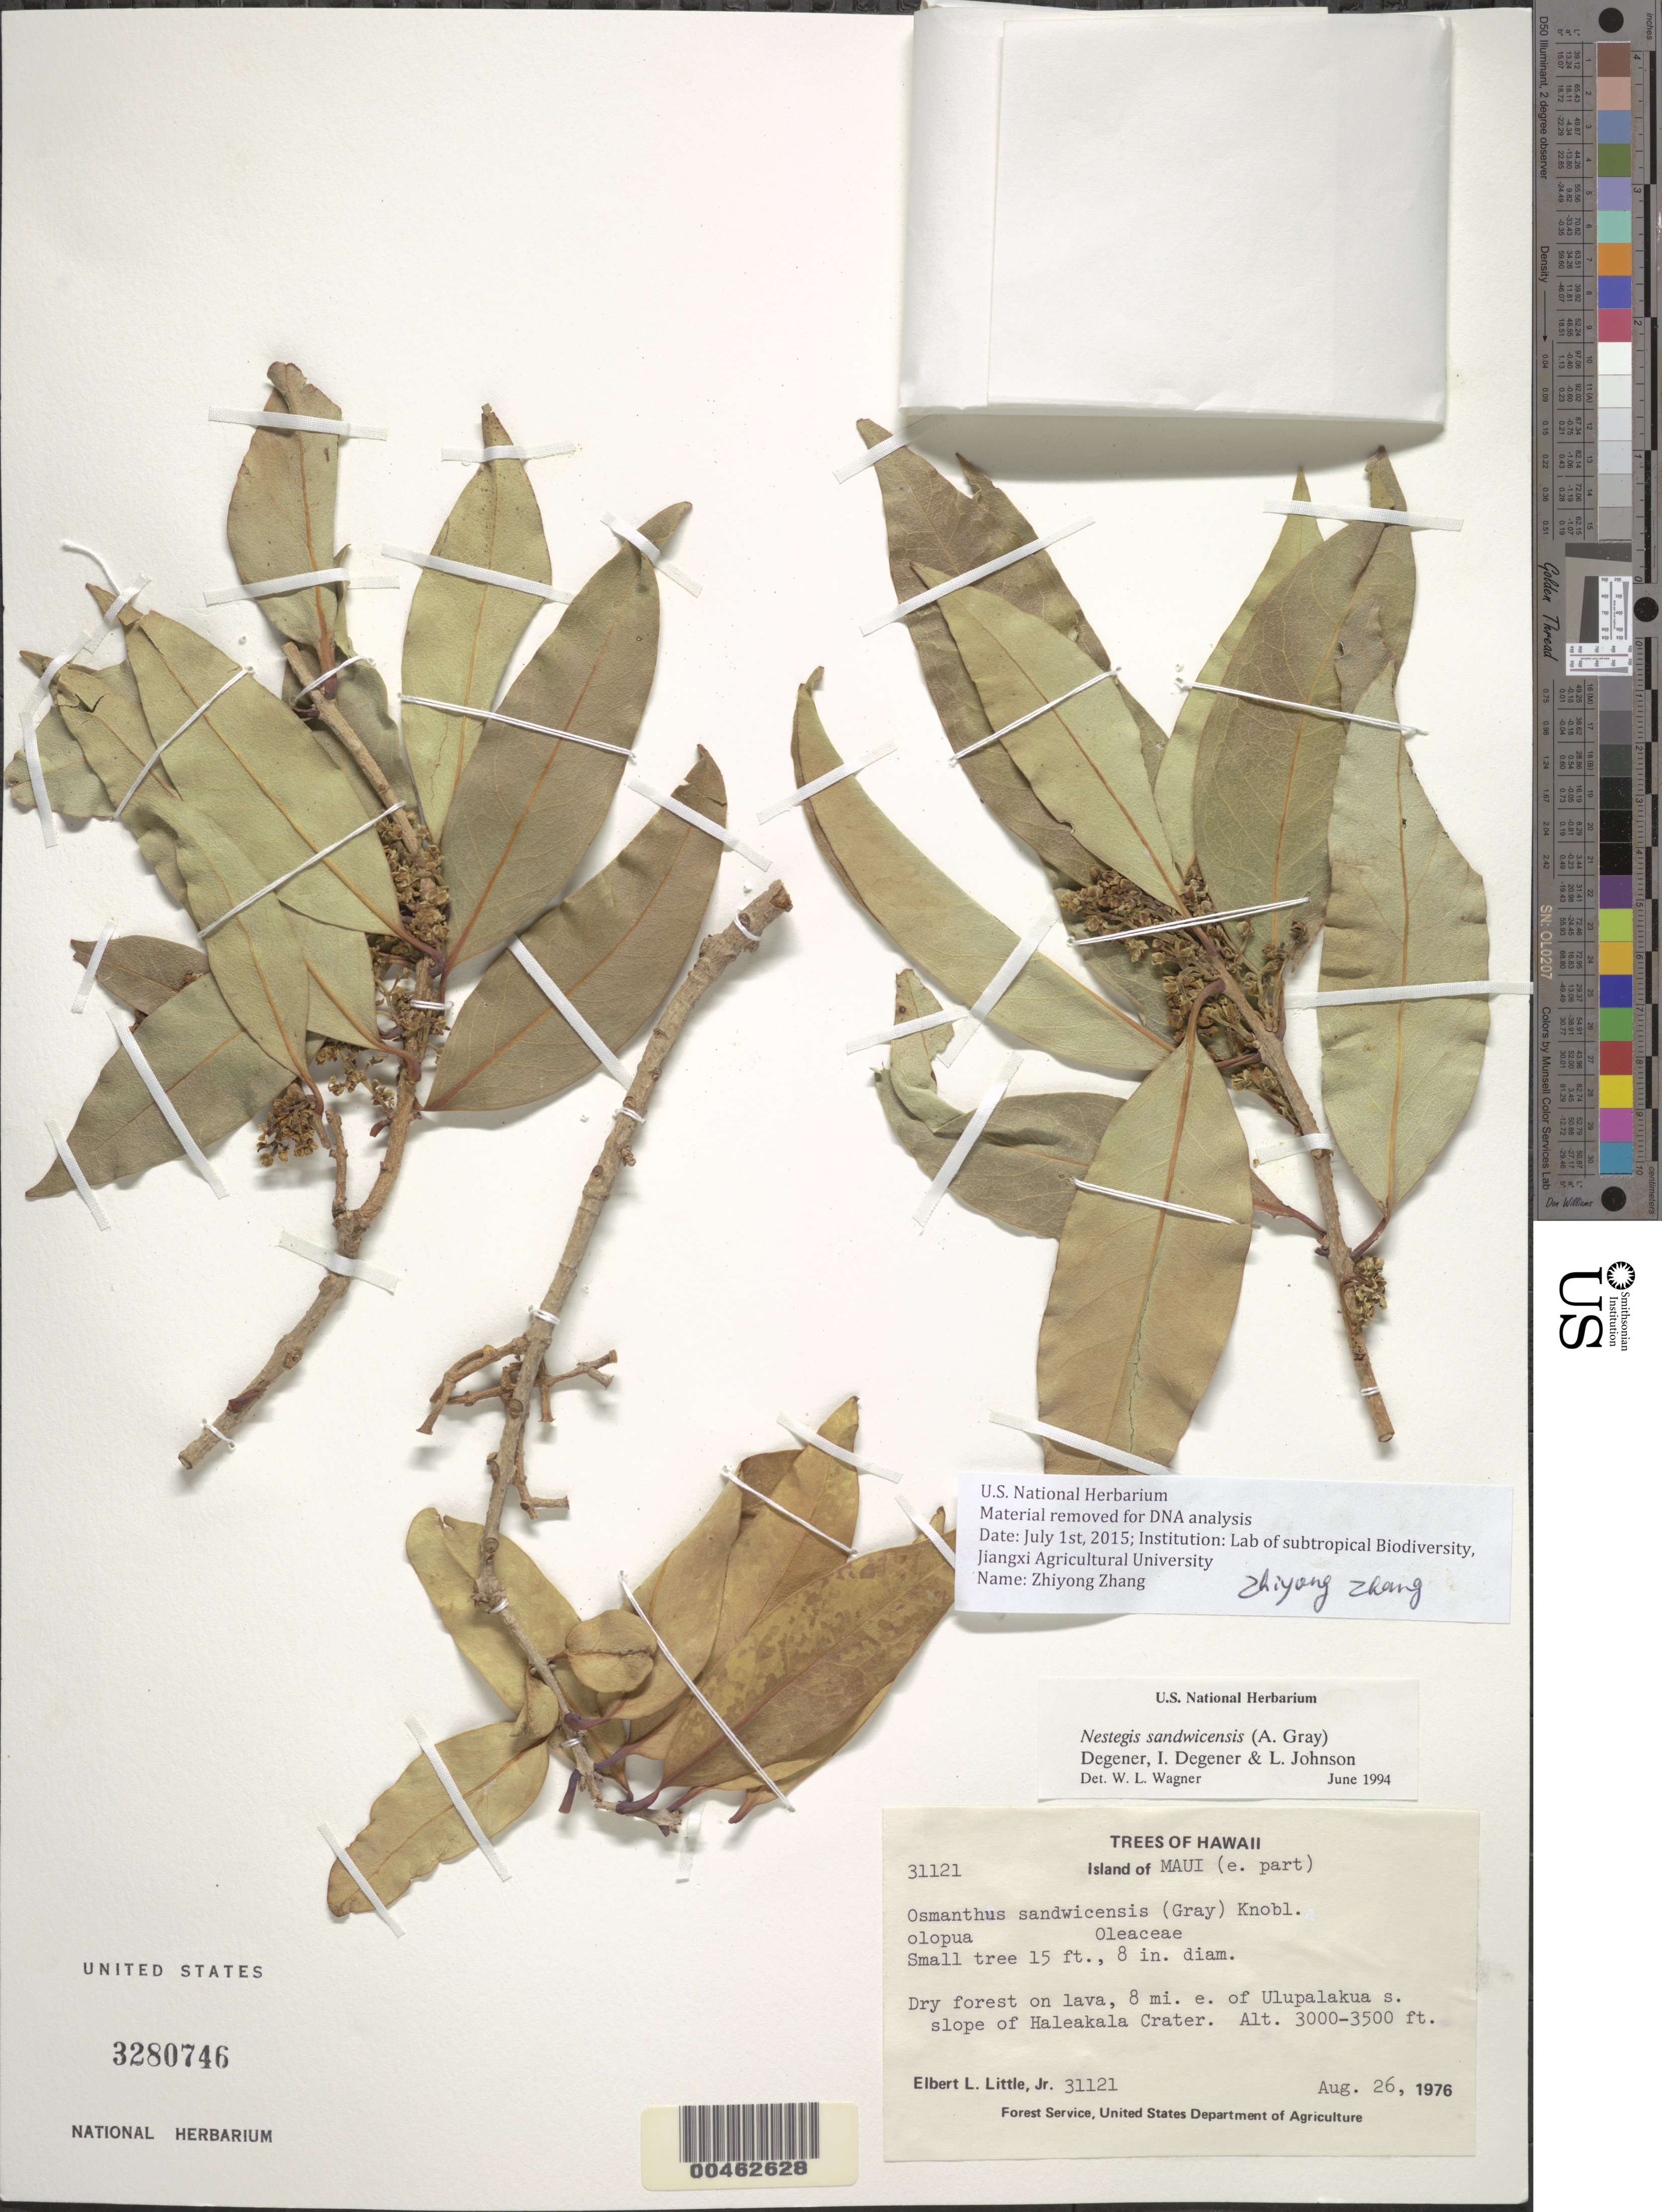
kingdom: Plantae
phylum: Tracheophyta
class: Magnoliopsida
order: Lamiales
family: Oleaceae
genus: Notelaea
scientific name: Notelaea sandwicensis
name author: (A. Gray) Hong-Wa & Besnard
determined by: Wagner, W. L., (BOT), Smithsonian Institution - National Museum of Natural History (UNITED STATES)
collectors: E. L. Little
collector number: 31121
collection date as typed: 26 Aug 1976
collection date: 1976-08-26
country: United States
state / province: Hawaii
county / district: Maui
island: Maui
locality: E part of Maui, 8 mi E of Ulupalakua S slope of Haleakala Crater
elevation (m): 914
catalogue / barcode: US 3280746